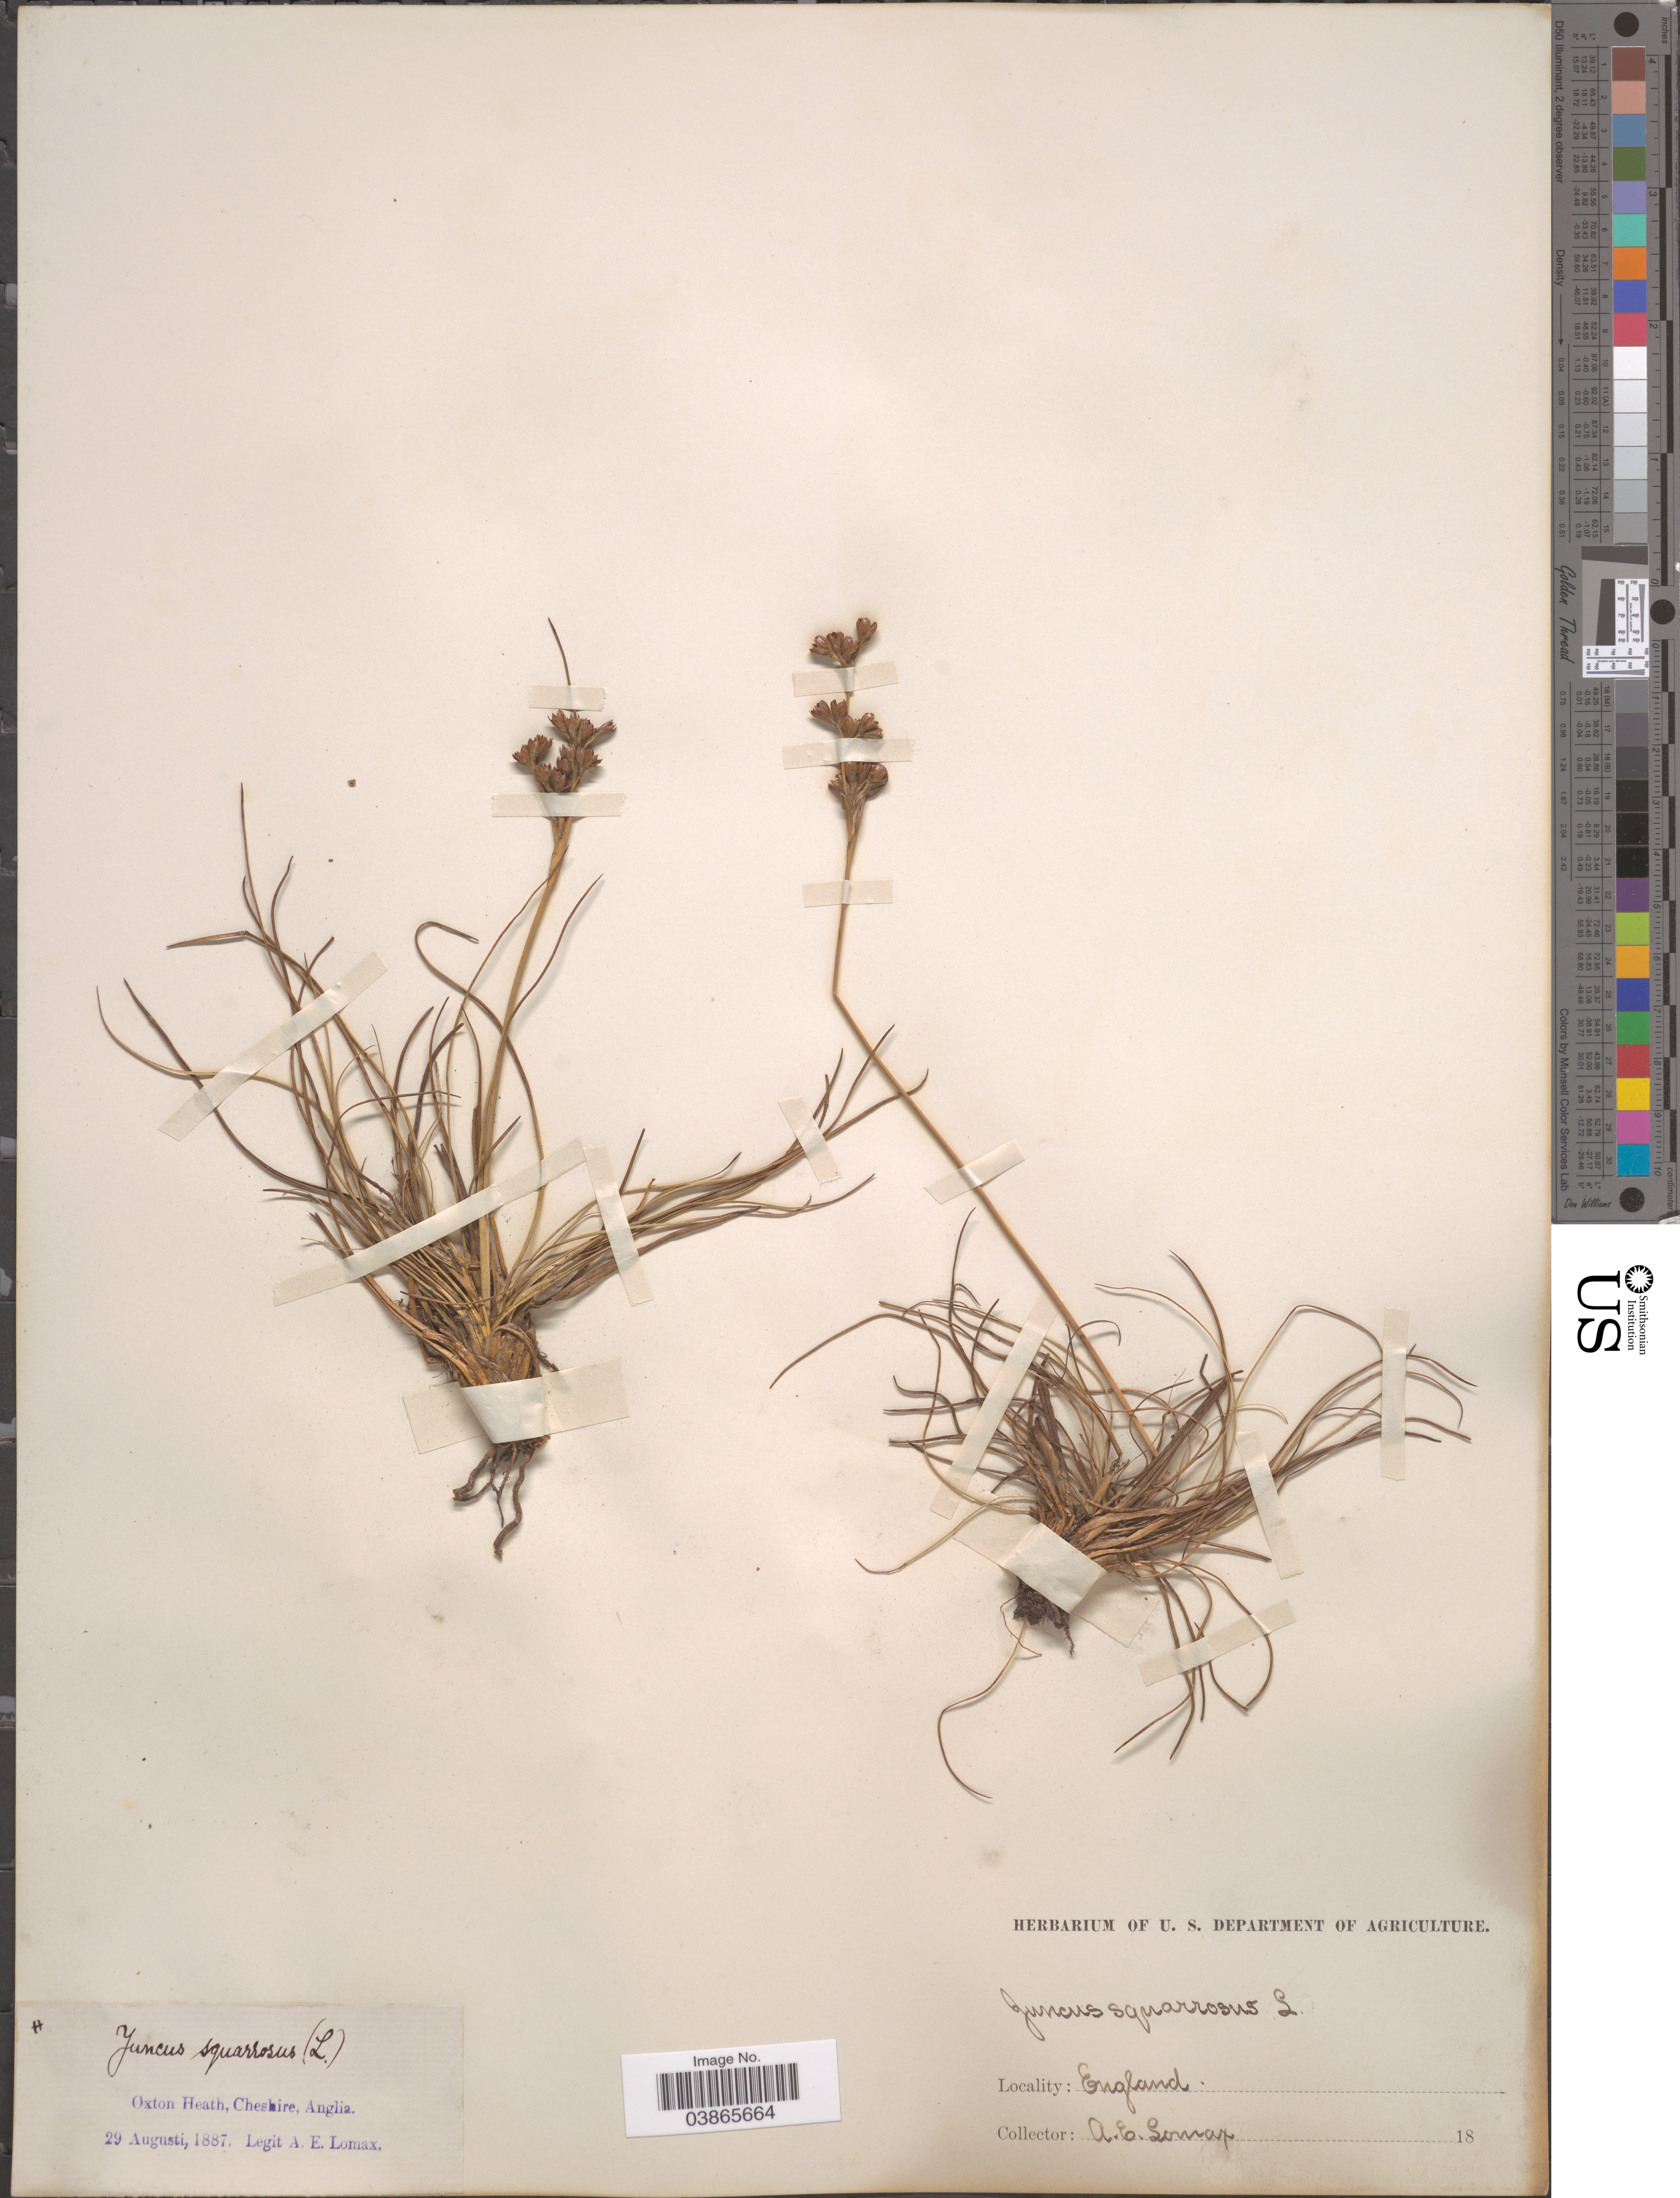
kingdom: Plantae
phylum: Tracheophyta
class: Liliopsida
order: Poales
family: Juncaceae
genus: Juncus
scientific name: Juncus squarrosus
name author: L.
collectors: A. Lomax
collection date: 1887-08-29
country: United Kingdom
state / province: England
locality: Oxton Heath, Cheshire, Anglia.